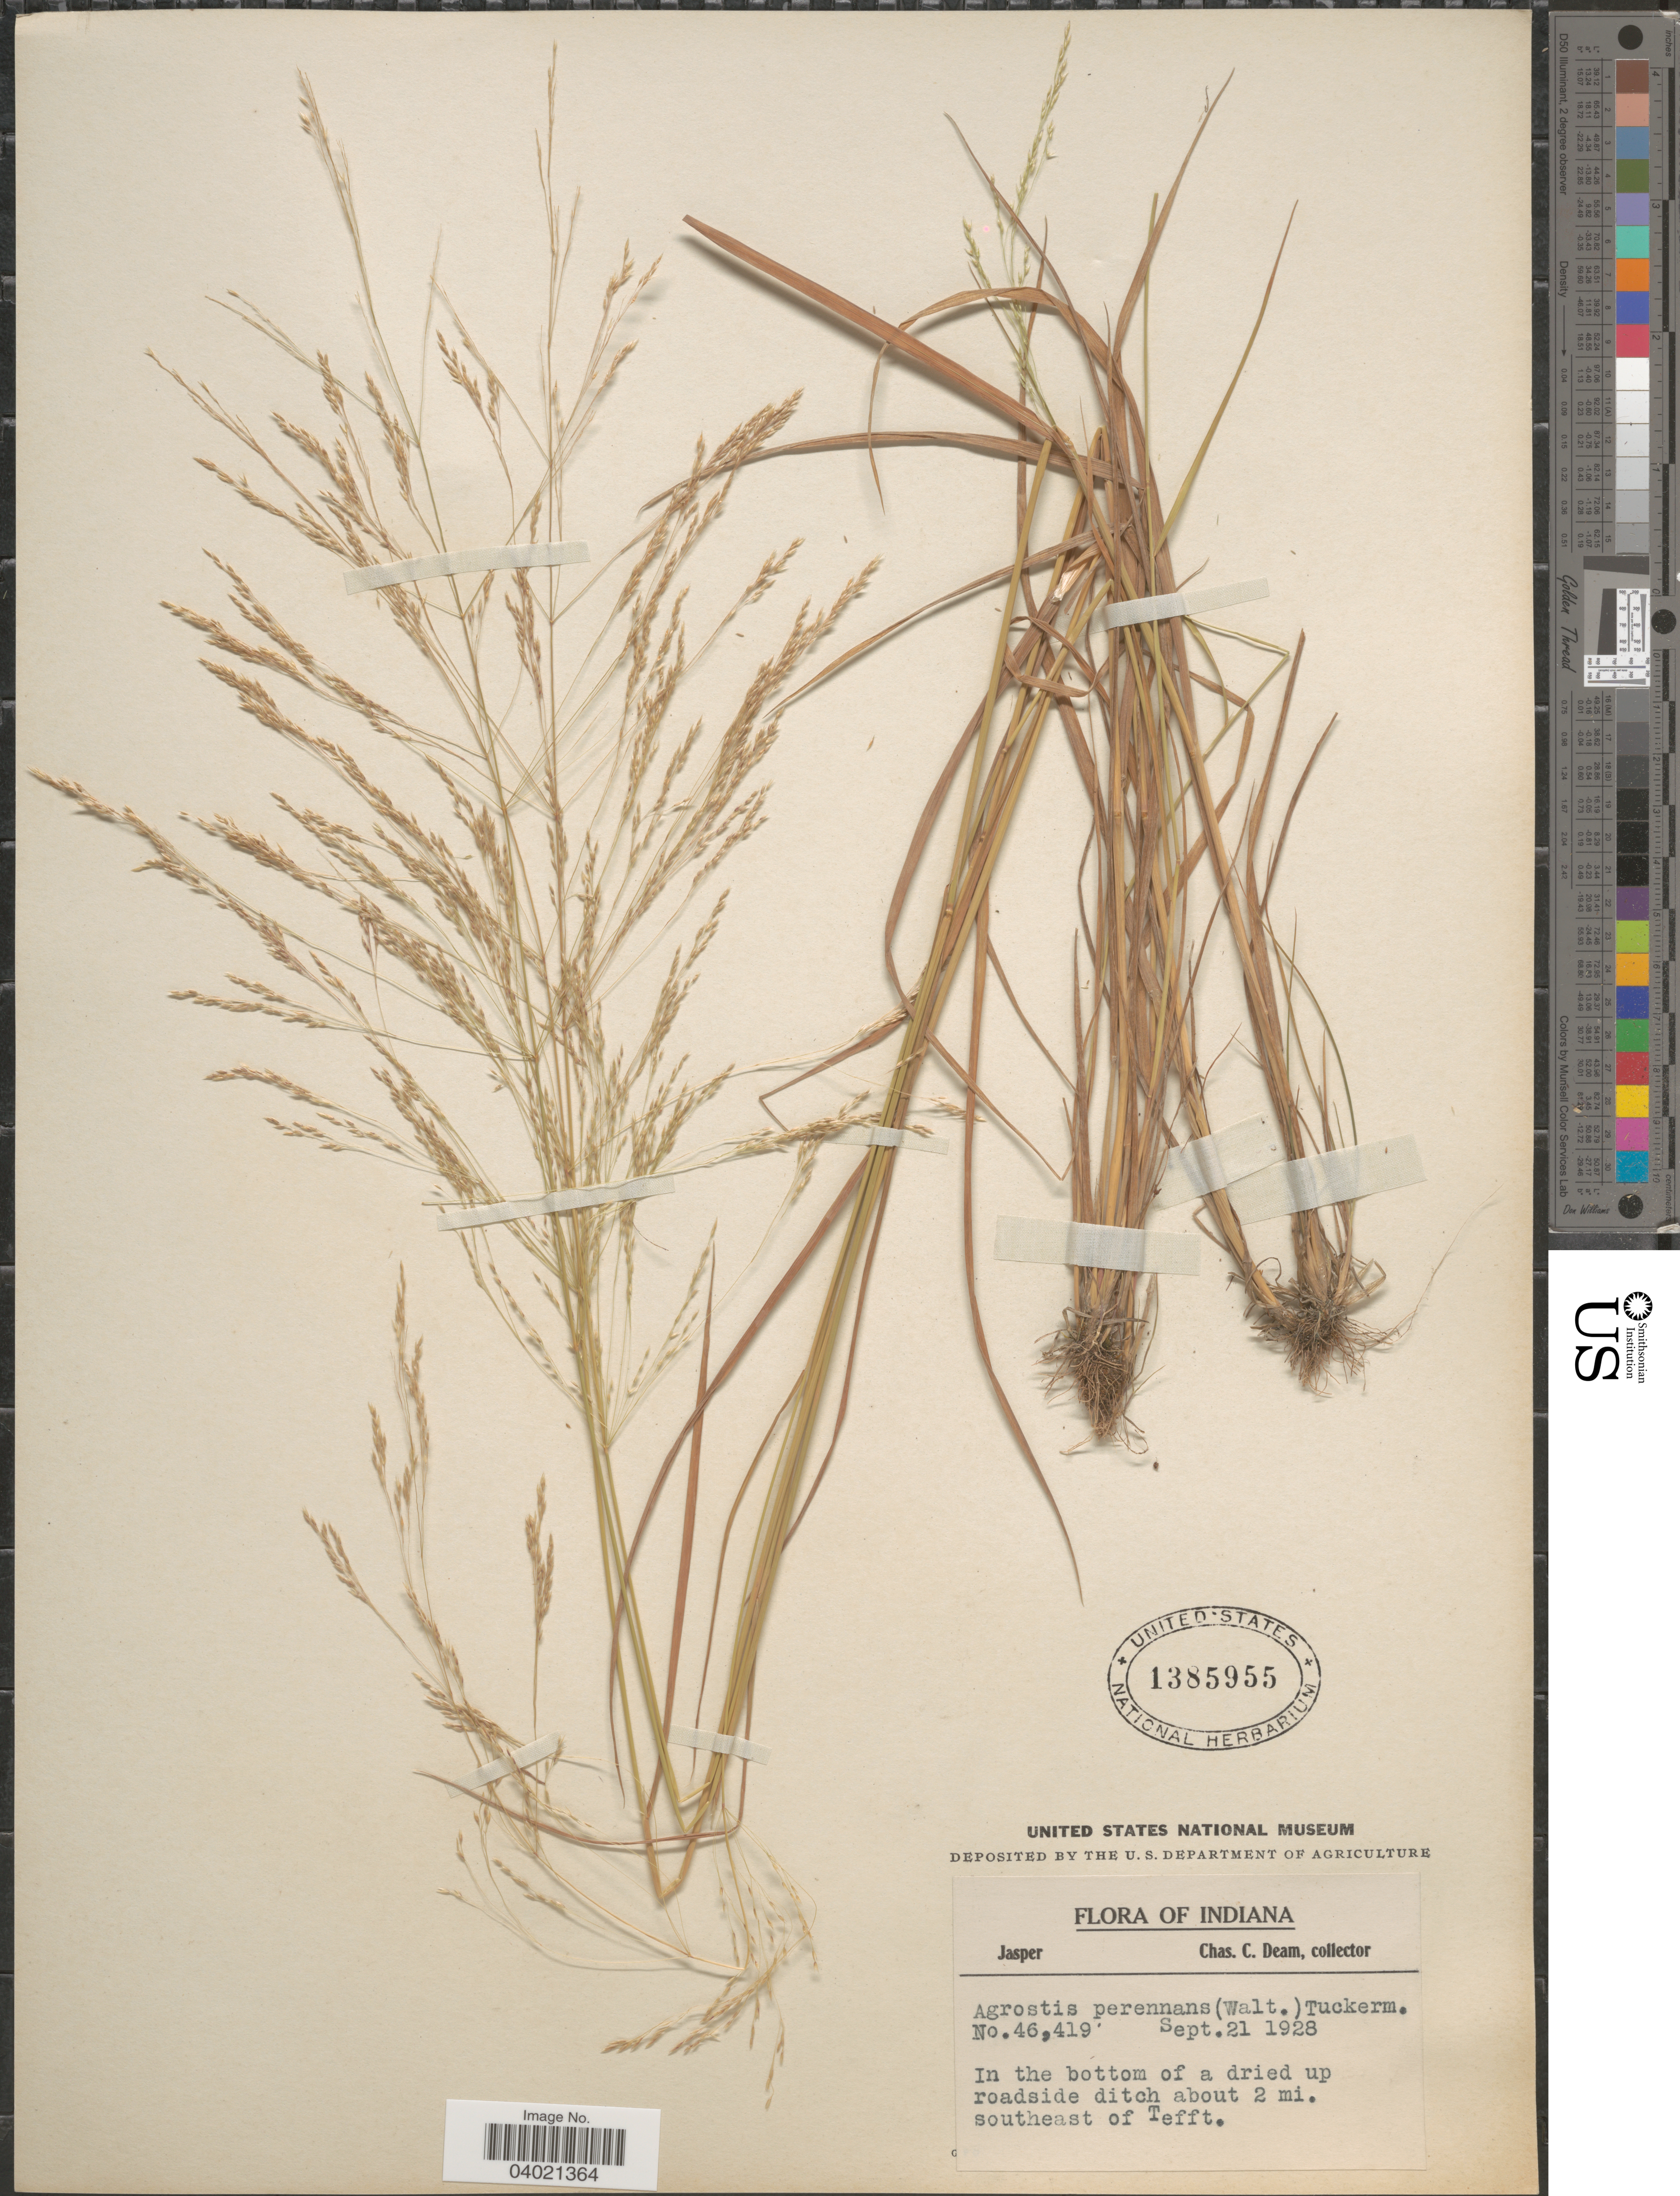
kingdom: Plantae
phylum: Tracheophyta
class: Liliopsida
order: Poales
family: Poaceae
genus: Agrostis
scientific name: Agrostis perennans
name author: (Walter) Tuck.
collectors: C. C. Deam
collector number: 46419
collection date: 1928-09-21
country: United States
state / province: Indiana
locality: Jasper. About 2 mi. southeast of Tefft.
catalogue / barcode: US 1385955